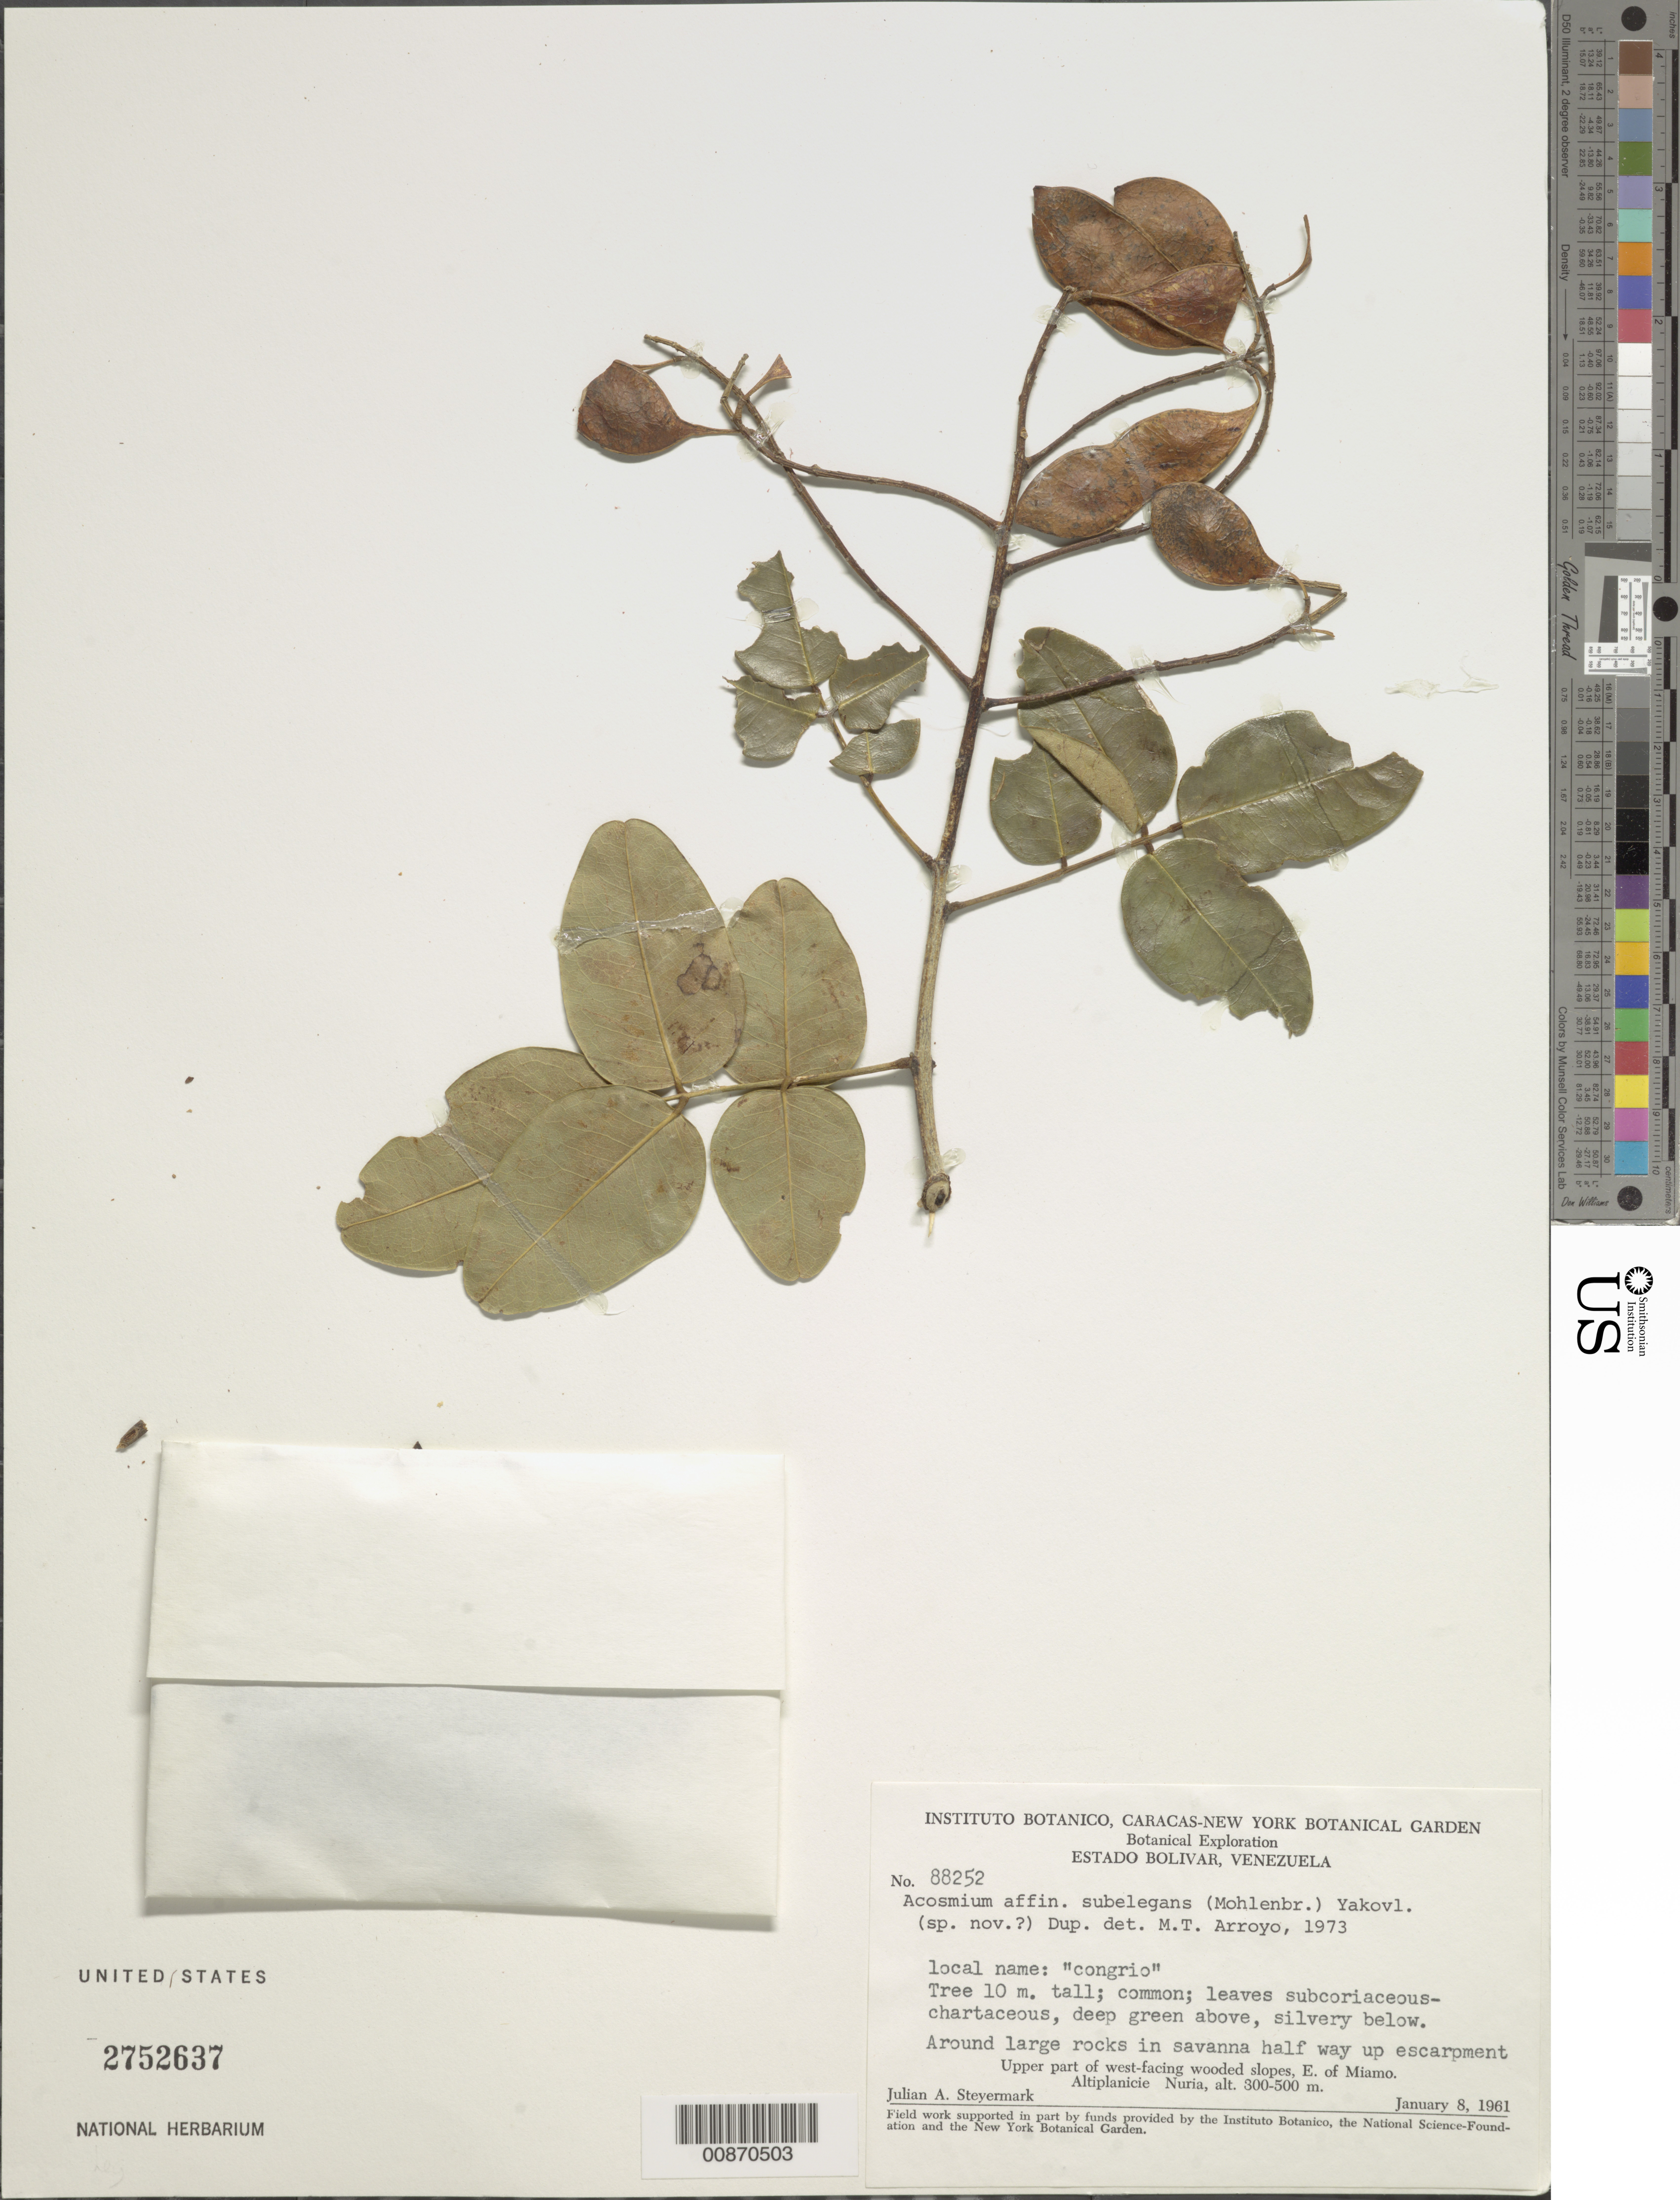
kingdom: Plantae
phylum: Tracheophyta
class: Magnoliopsida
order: Fabales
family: Fabaceae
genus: Acosmium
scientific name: Acosmium subelegans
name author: (Mohlenbr.) Yakovlev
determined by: Arroyo, M. T.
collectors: J. Steyermark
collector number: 88252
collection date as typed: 8-Jan-61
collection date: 1961-01-08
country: Venezuela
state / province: Bolívar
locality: Altiplanicie de Nuria, E of Miamo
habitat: Around large rocks in savanna halfway up escarpment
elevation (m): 300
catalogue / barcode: US 2752637